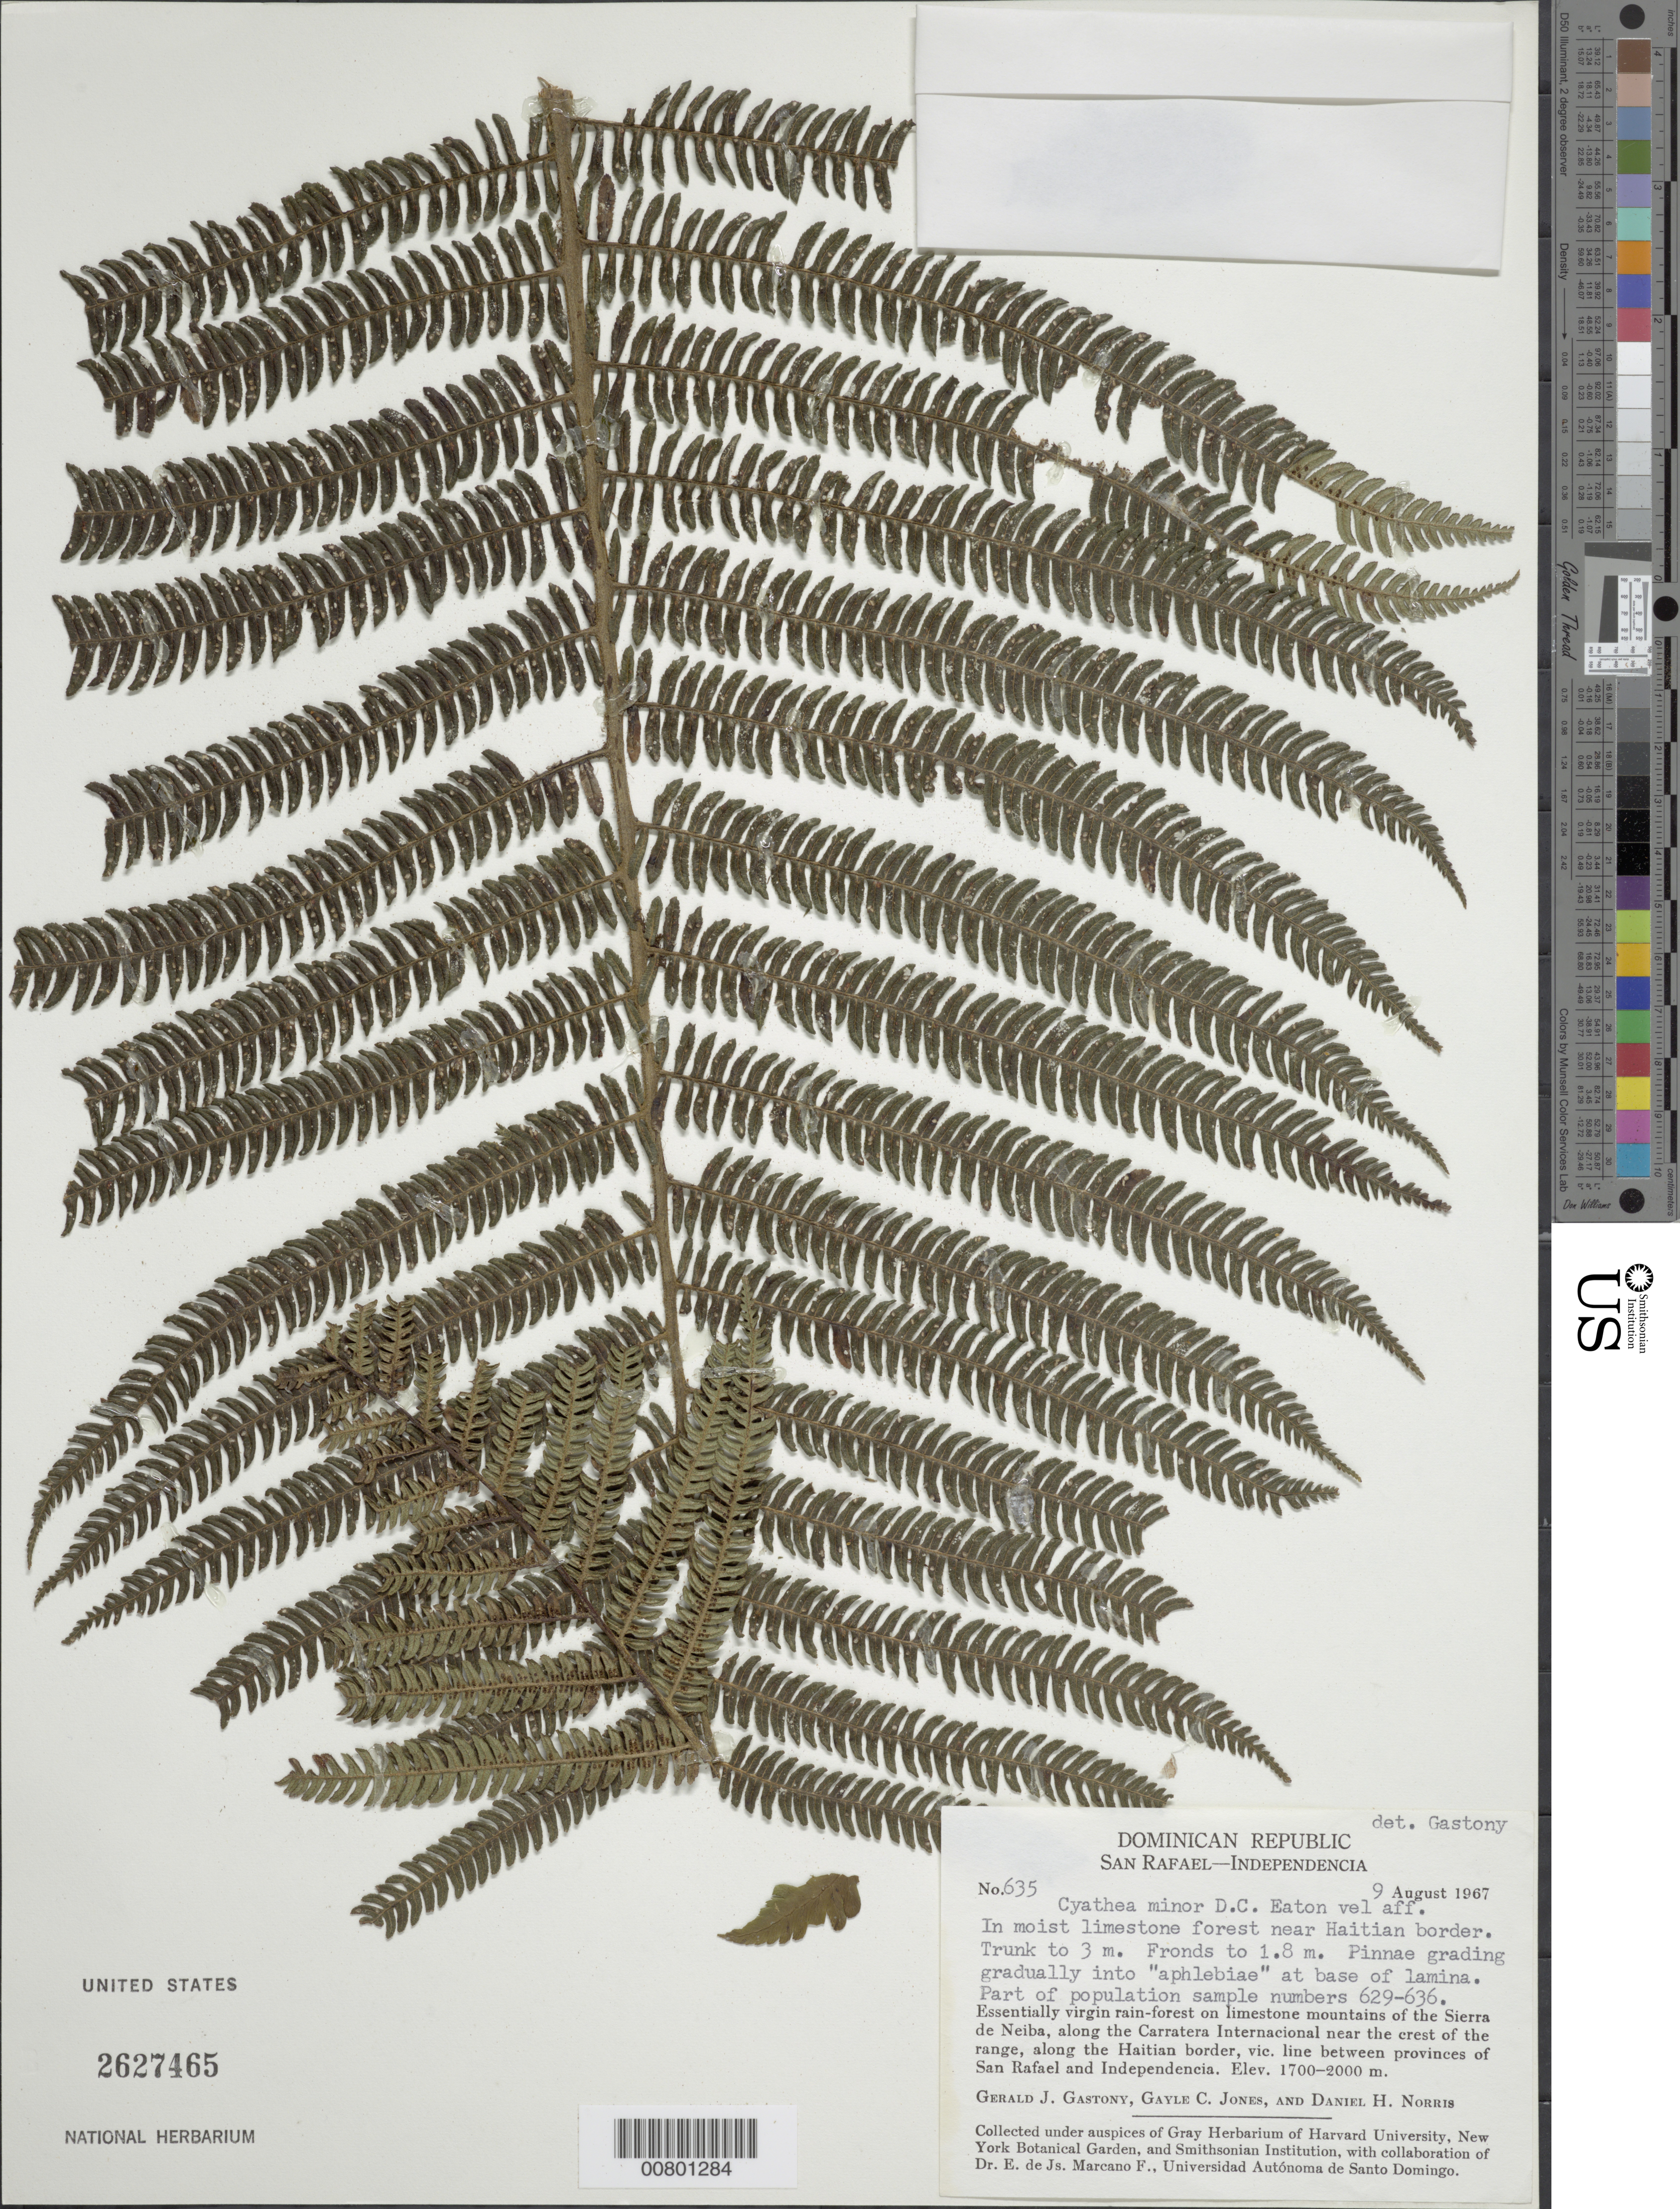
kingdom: Plantae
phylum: Tracheophyta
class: Polypodiopsida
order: Cyatheales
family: Cyatheaceae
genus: Alsophila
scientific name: Alsophila minor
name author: (D.C. Eaton) R.M. Tryon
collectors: G. Gastony, G. C. Jones & D. H. Norris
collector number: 635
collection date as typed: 09 Aug 1967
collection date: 1967-08-09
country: Dominican Republic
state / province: Independencia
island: Hispaniola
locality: San Rafael-Independencia, Sierra de Neiba, Carratera Internacional, along Haitian border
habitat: Essentially virgin rainforest on limestone mountains; moist limestone forest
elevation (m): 1700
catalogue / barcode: US 2627465